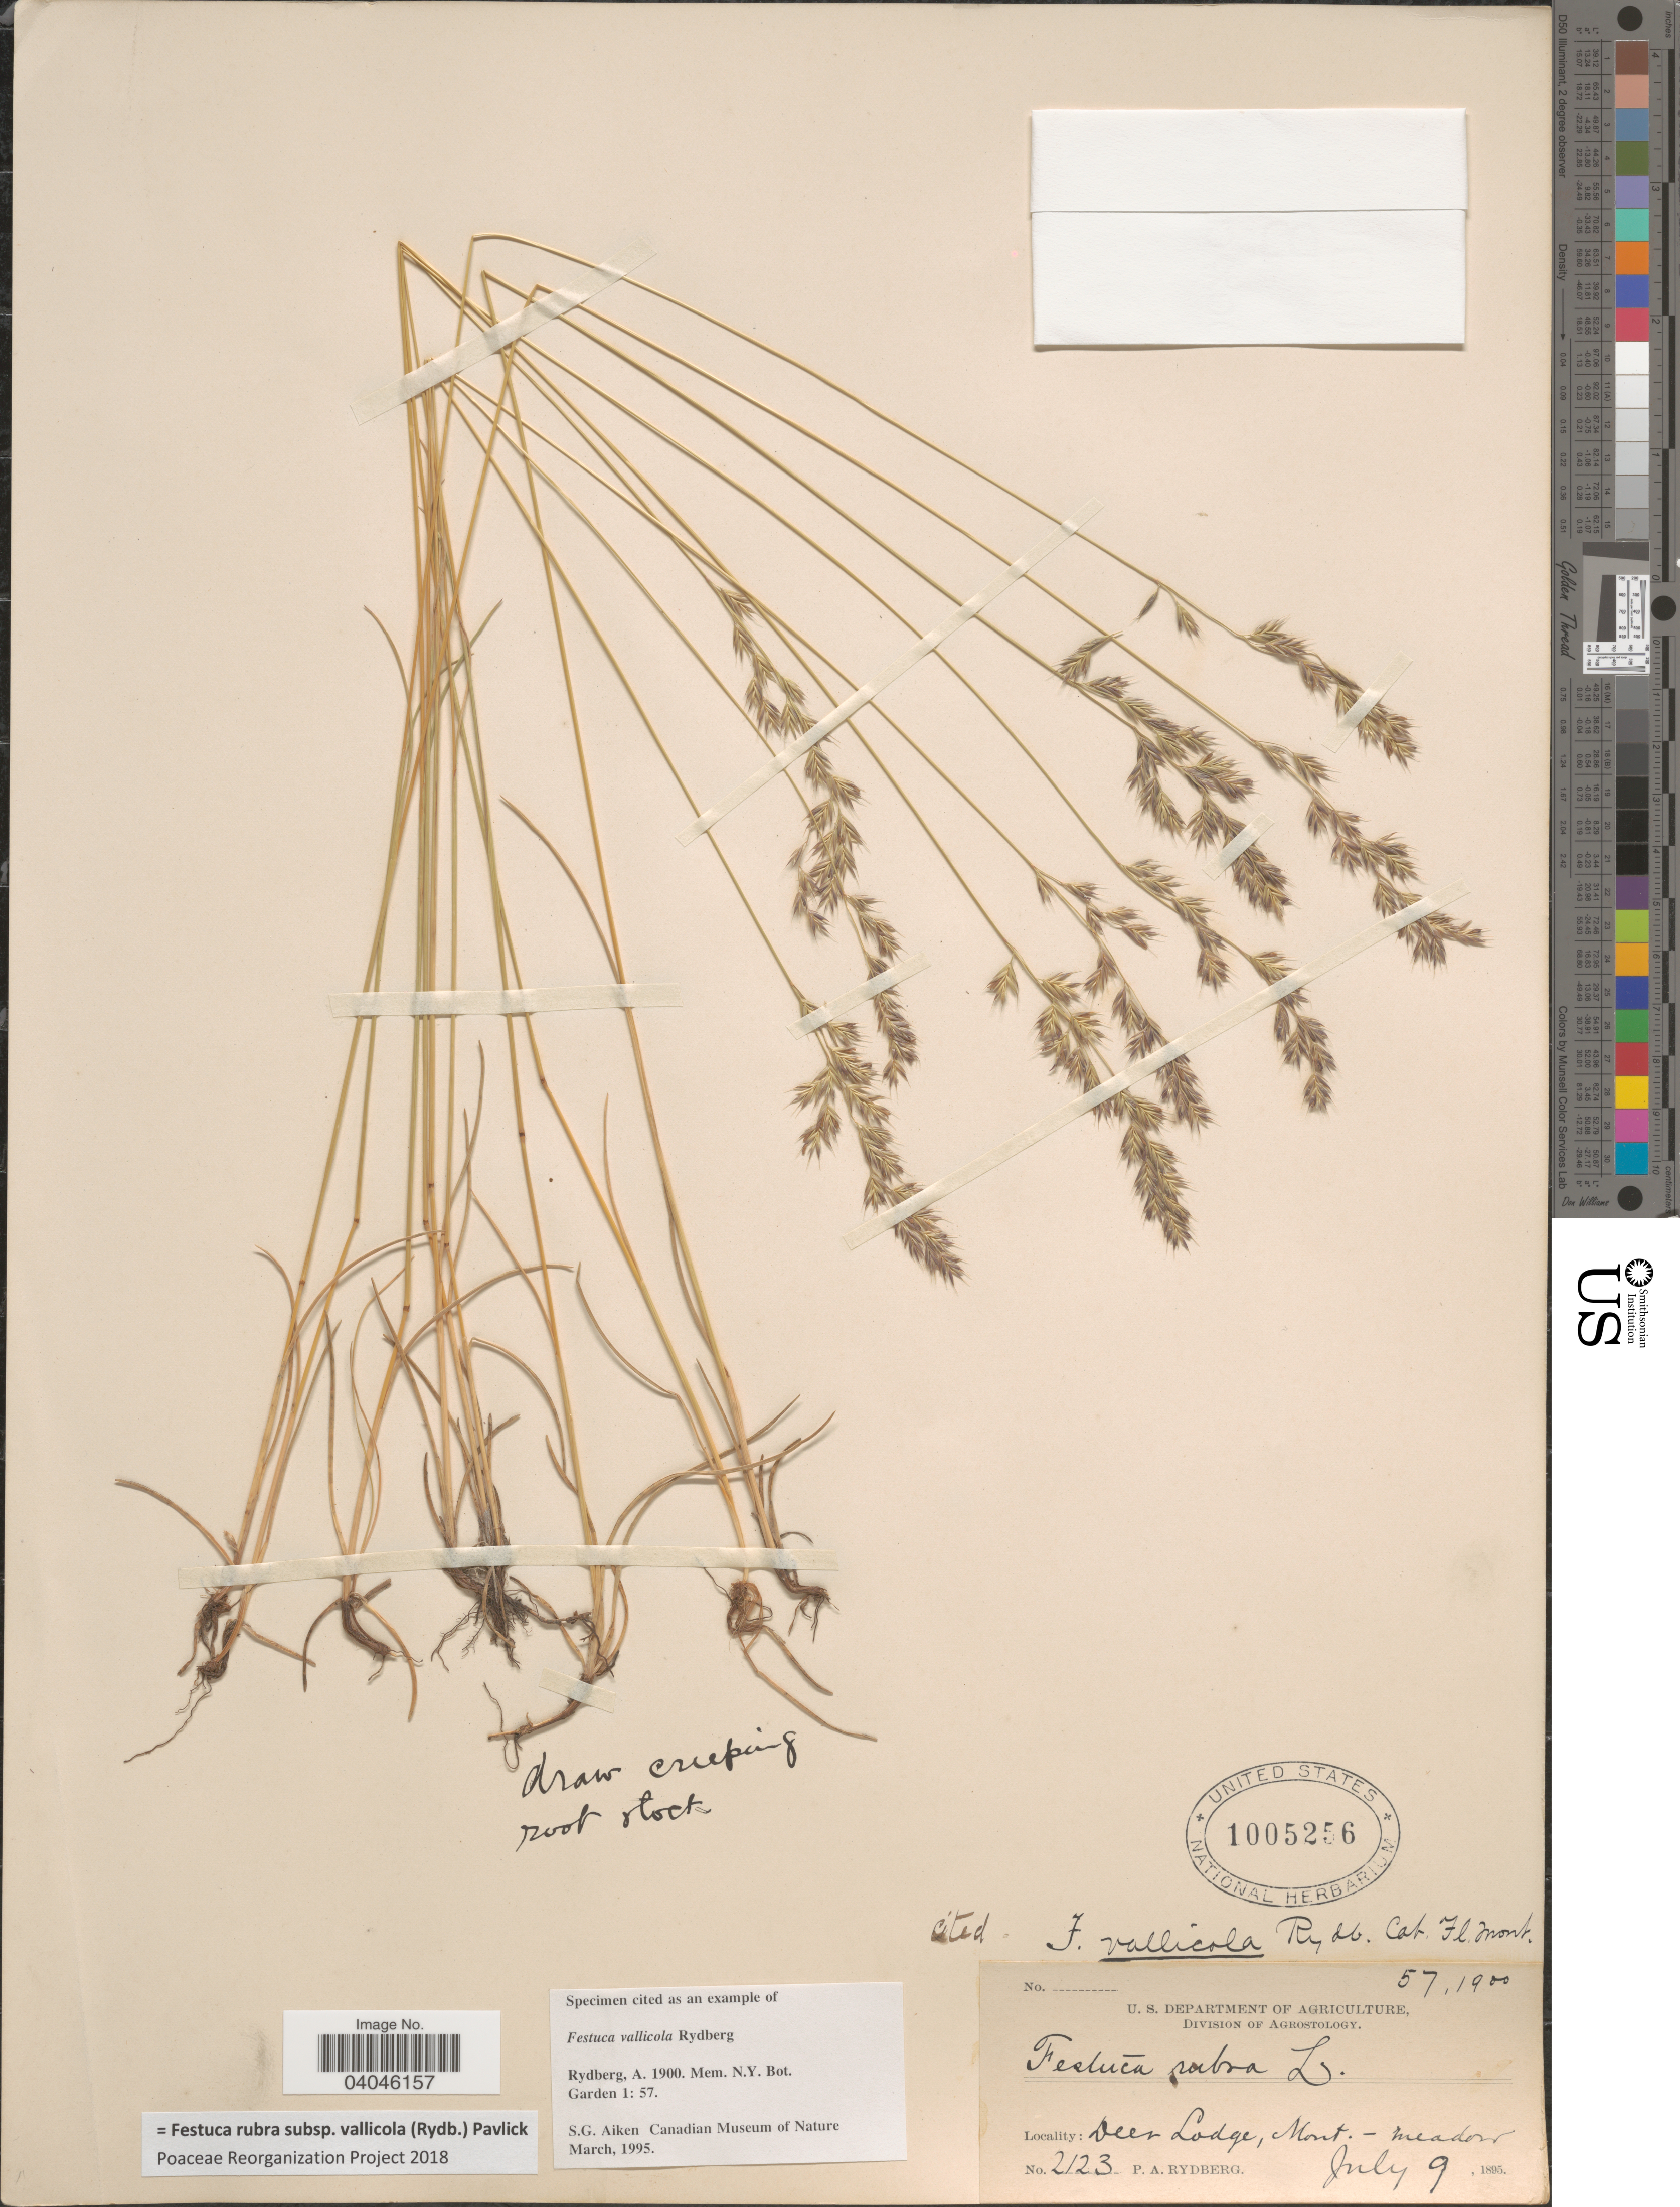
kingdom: Plantae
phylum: Tracheophyta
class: Liliopsida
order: Poales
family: Poaceae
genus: Festuca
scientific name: Festuca vallicola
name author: Rydb.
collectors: P. A. Rydberg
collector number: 1213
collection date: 1895-07-09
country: United States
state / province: Montana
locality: Deer lodge.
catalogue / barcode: US 1005256